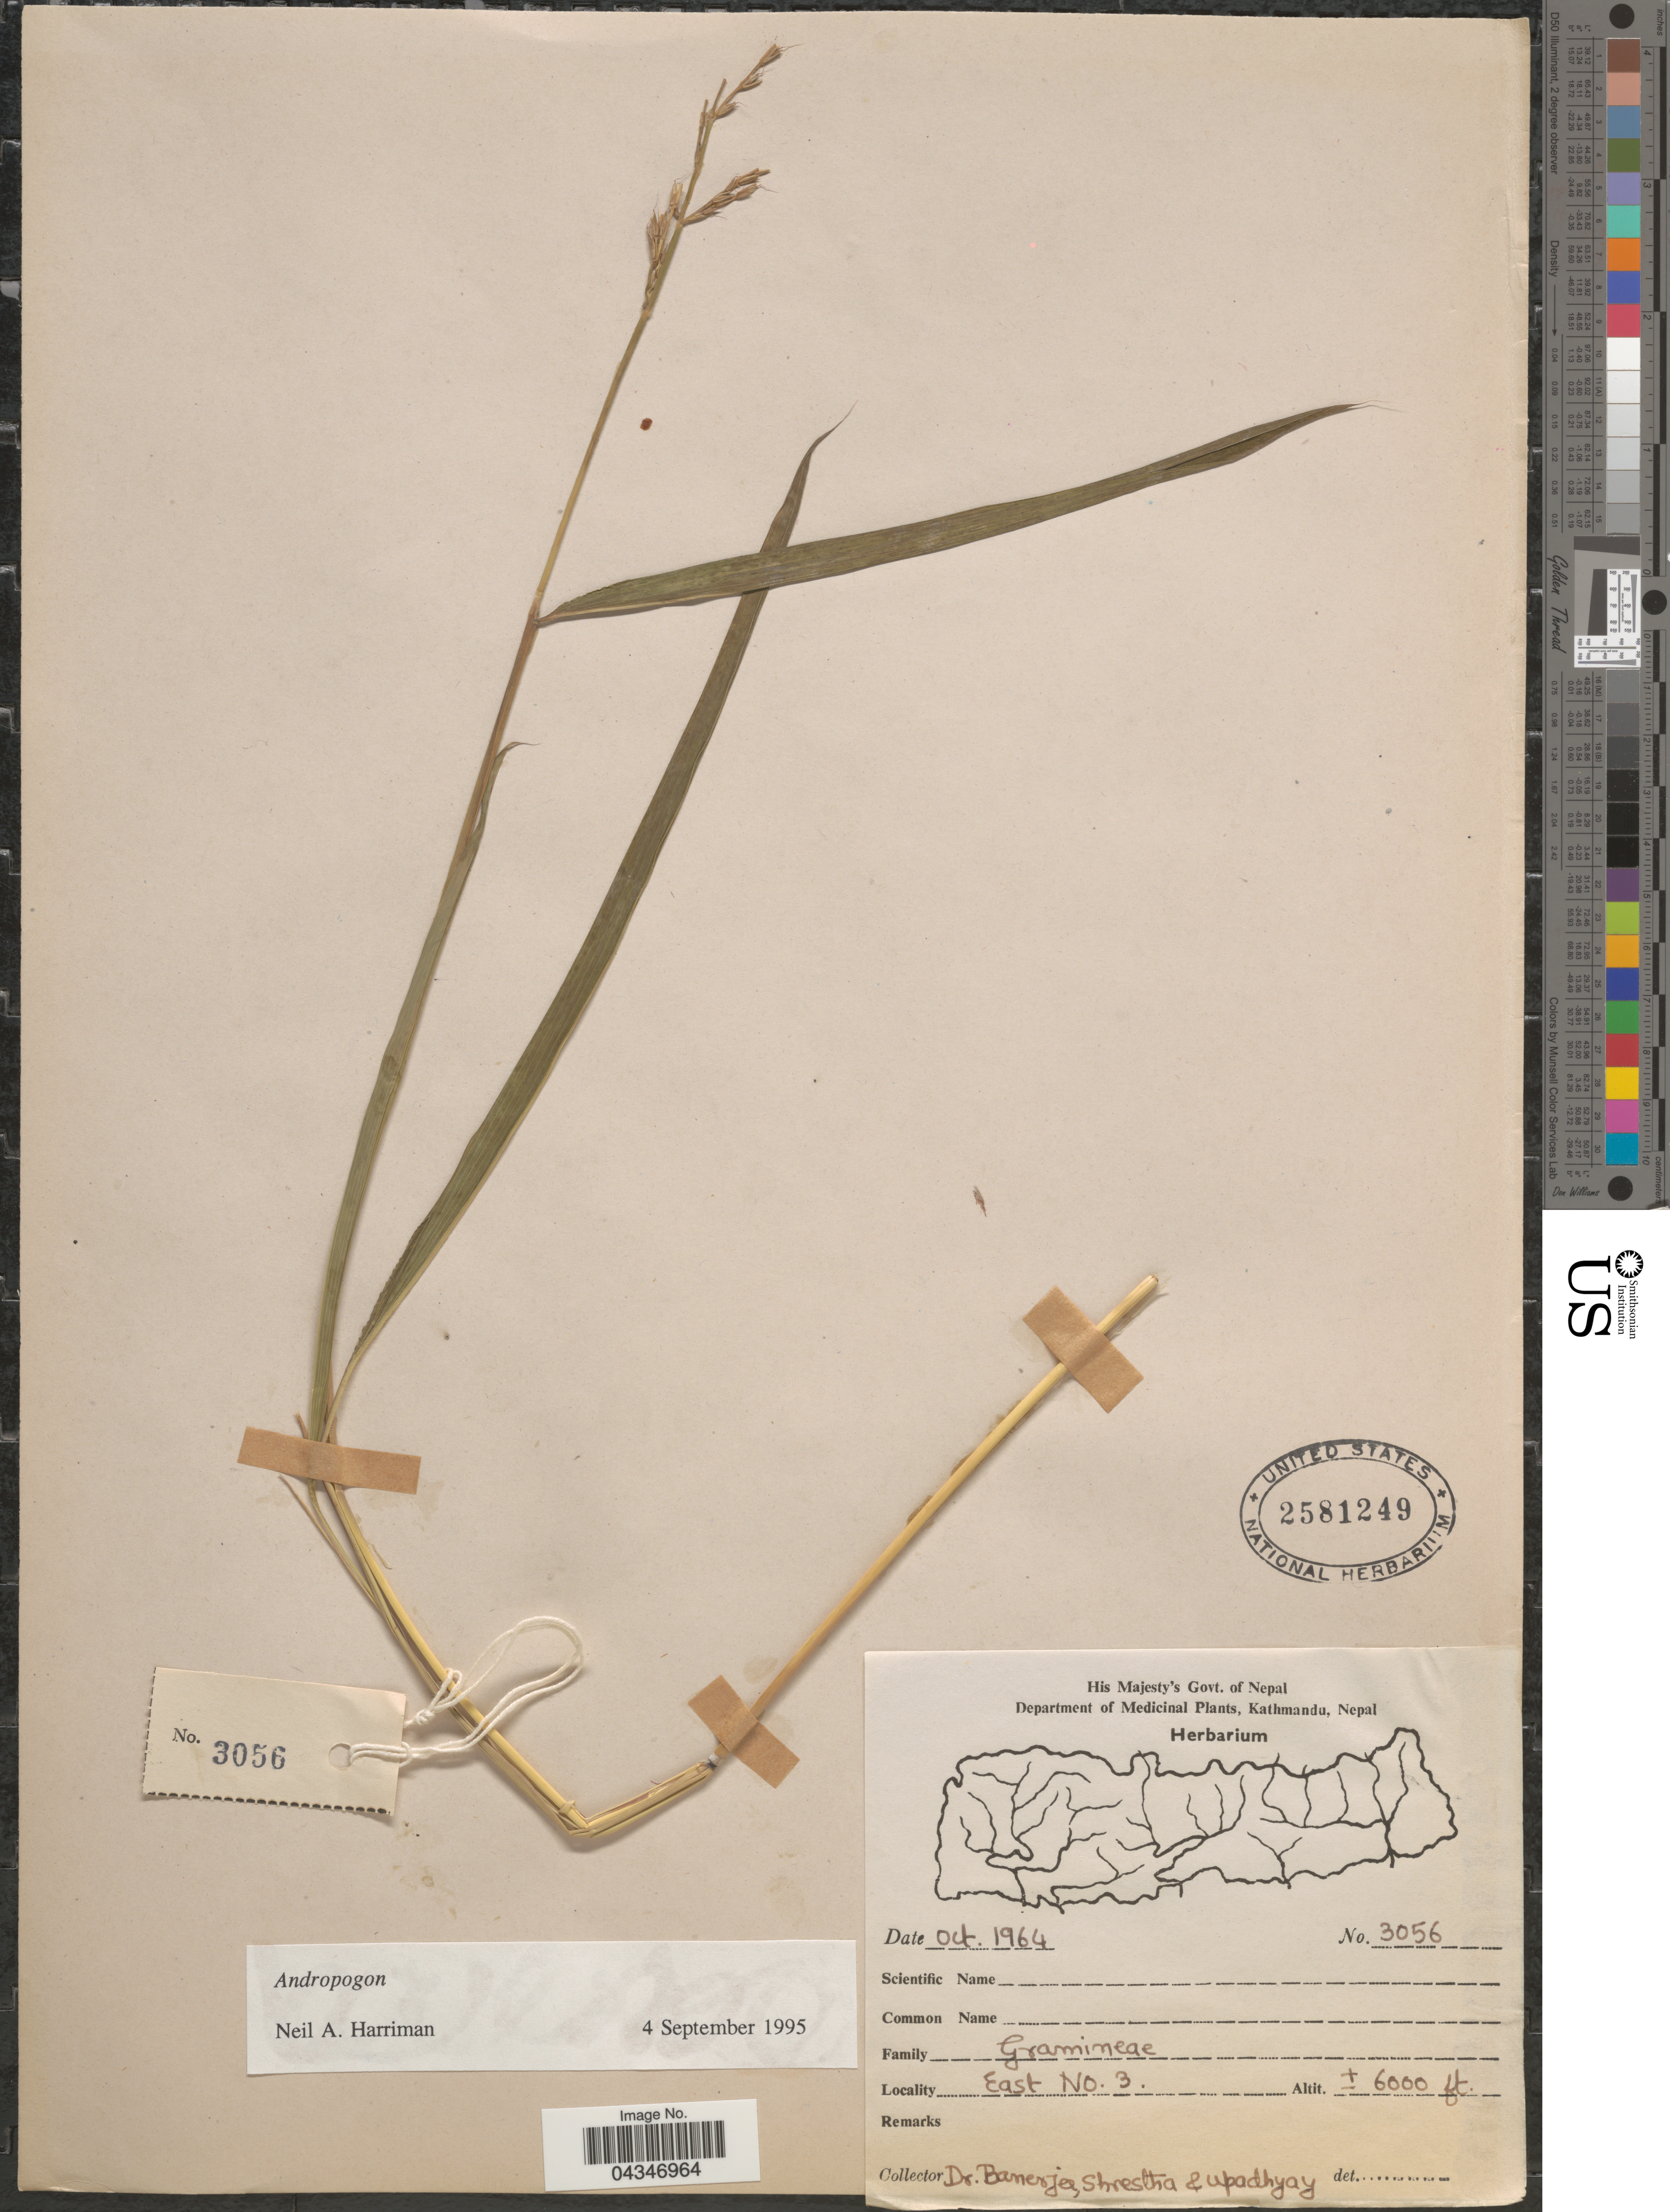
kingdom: Plantae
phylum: Tracheophyta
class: Liliopsida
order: Poales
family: Poaceae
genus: Andropogon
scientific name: Andropogon sp.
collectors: -. Banerjee, -. Shrestha & Upadhyay, --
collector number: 3056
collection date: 1964-10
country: Nepal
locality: East No.3.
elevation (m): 1829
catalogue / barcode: US 2581249